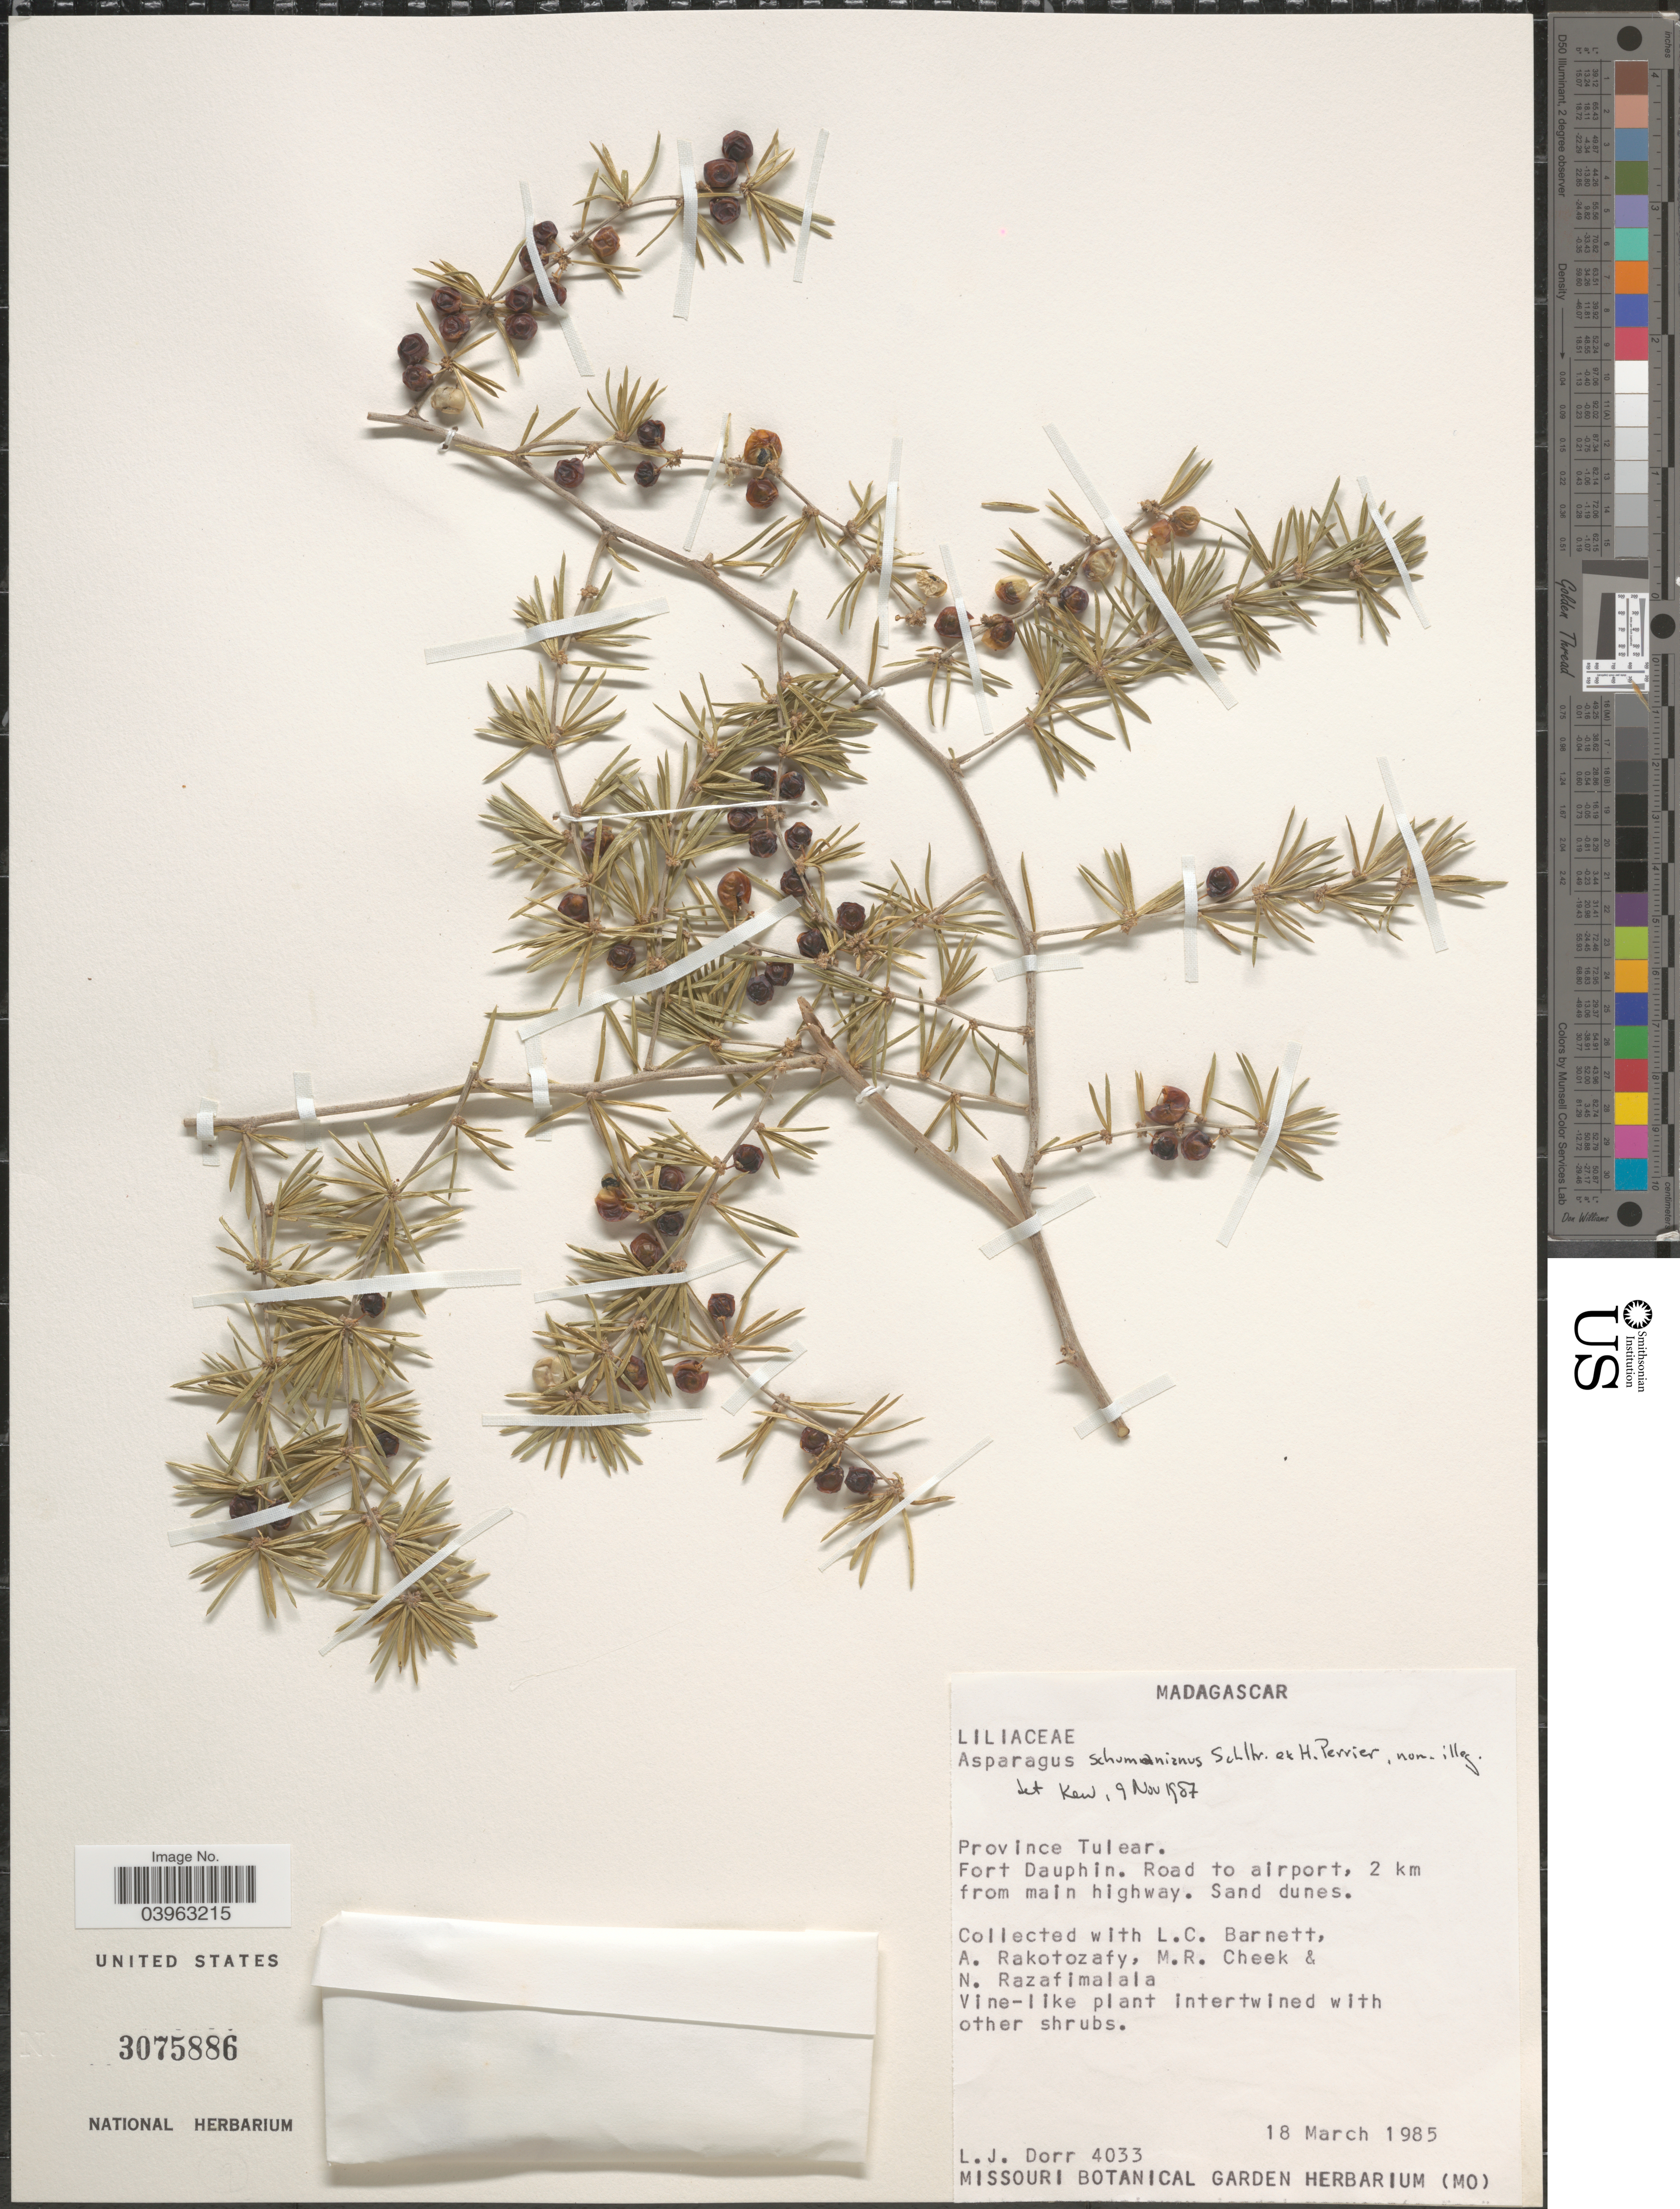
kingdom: Plantae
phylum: Tracheophyta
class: Liliopsida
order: Asparagales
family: Asparagaceae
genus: Asparagus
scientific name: Asparagus schumanianus Schltr. ex H. Perrier, nom. inval.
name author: Schltr. ex H. Perrier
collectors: L. J. Dorr, L. C. Barnett, A. Rakotozafy, M. Cheek & N. Razafimalala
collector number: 4033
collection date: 1985-03-18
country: Madagascar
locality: Province Tulear. Fort Dauphin. Road to airport, 2 km from main highway.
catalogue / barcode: US 3075886